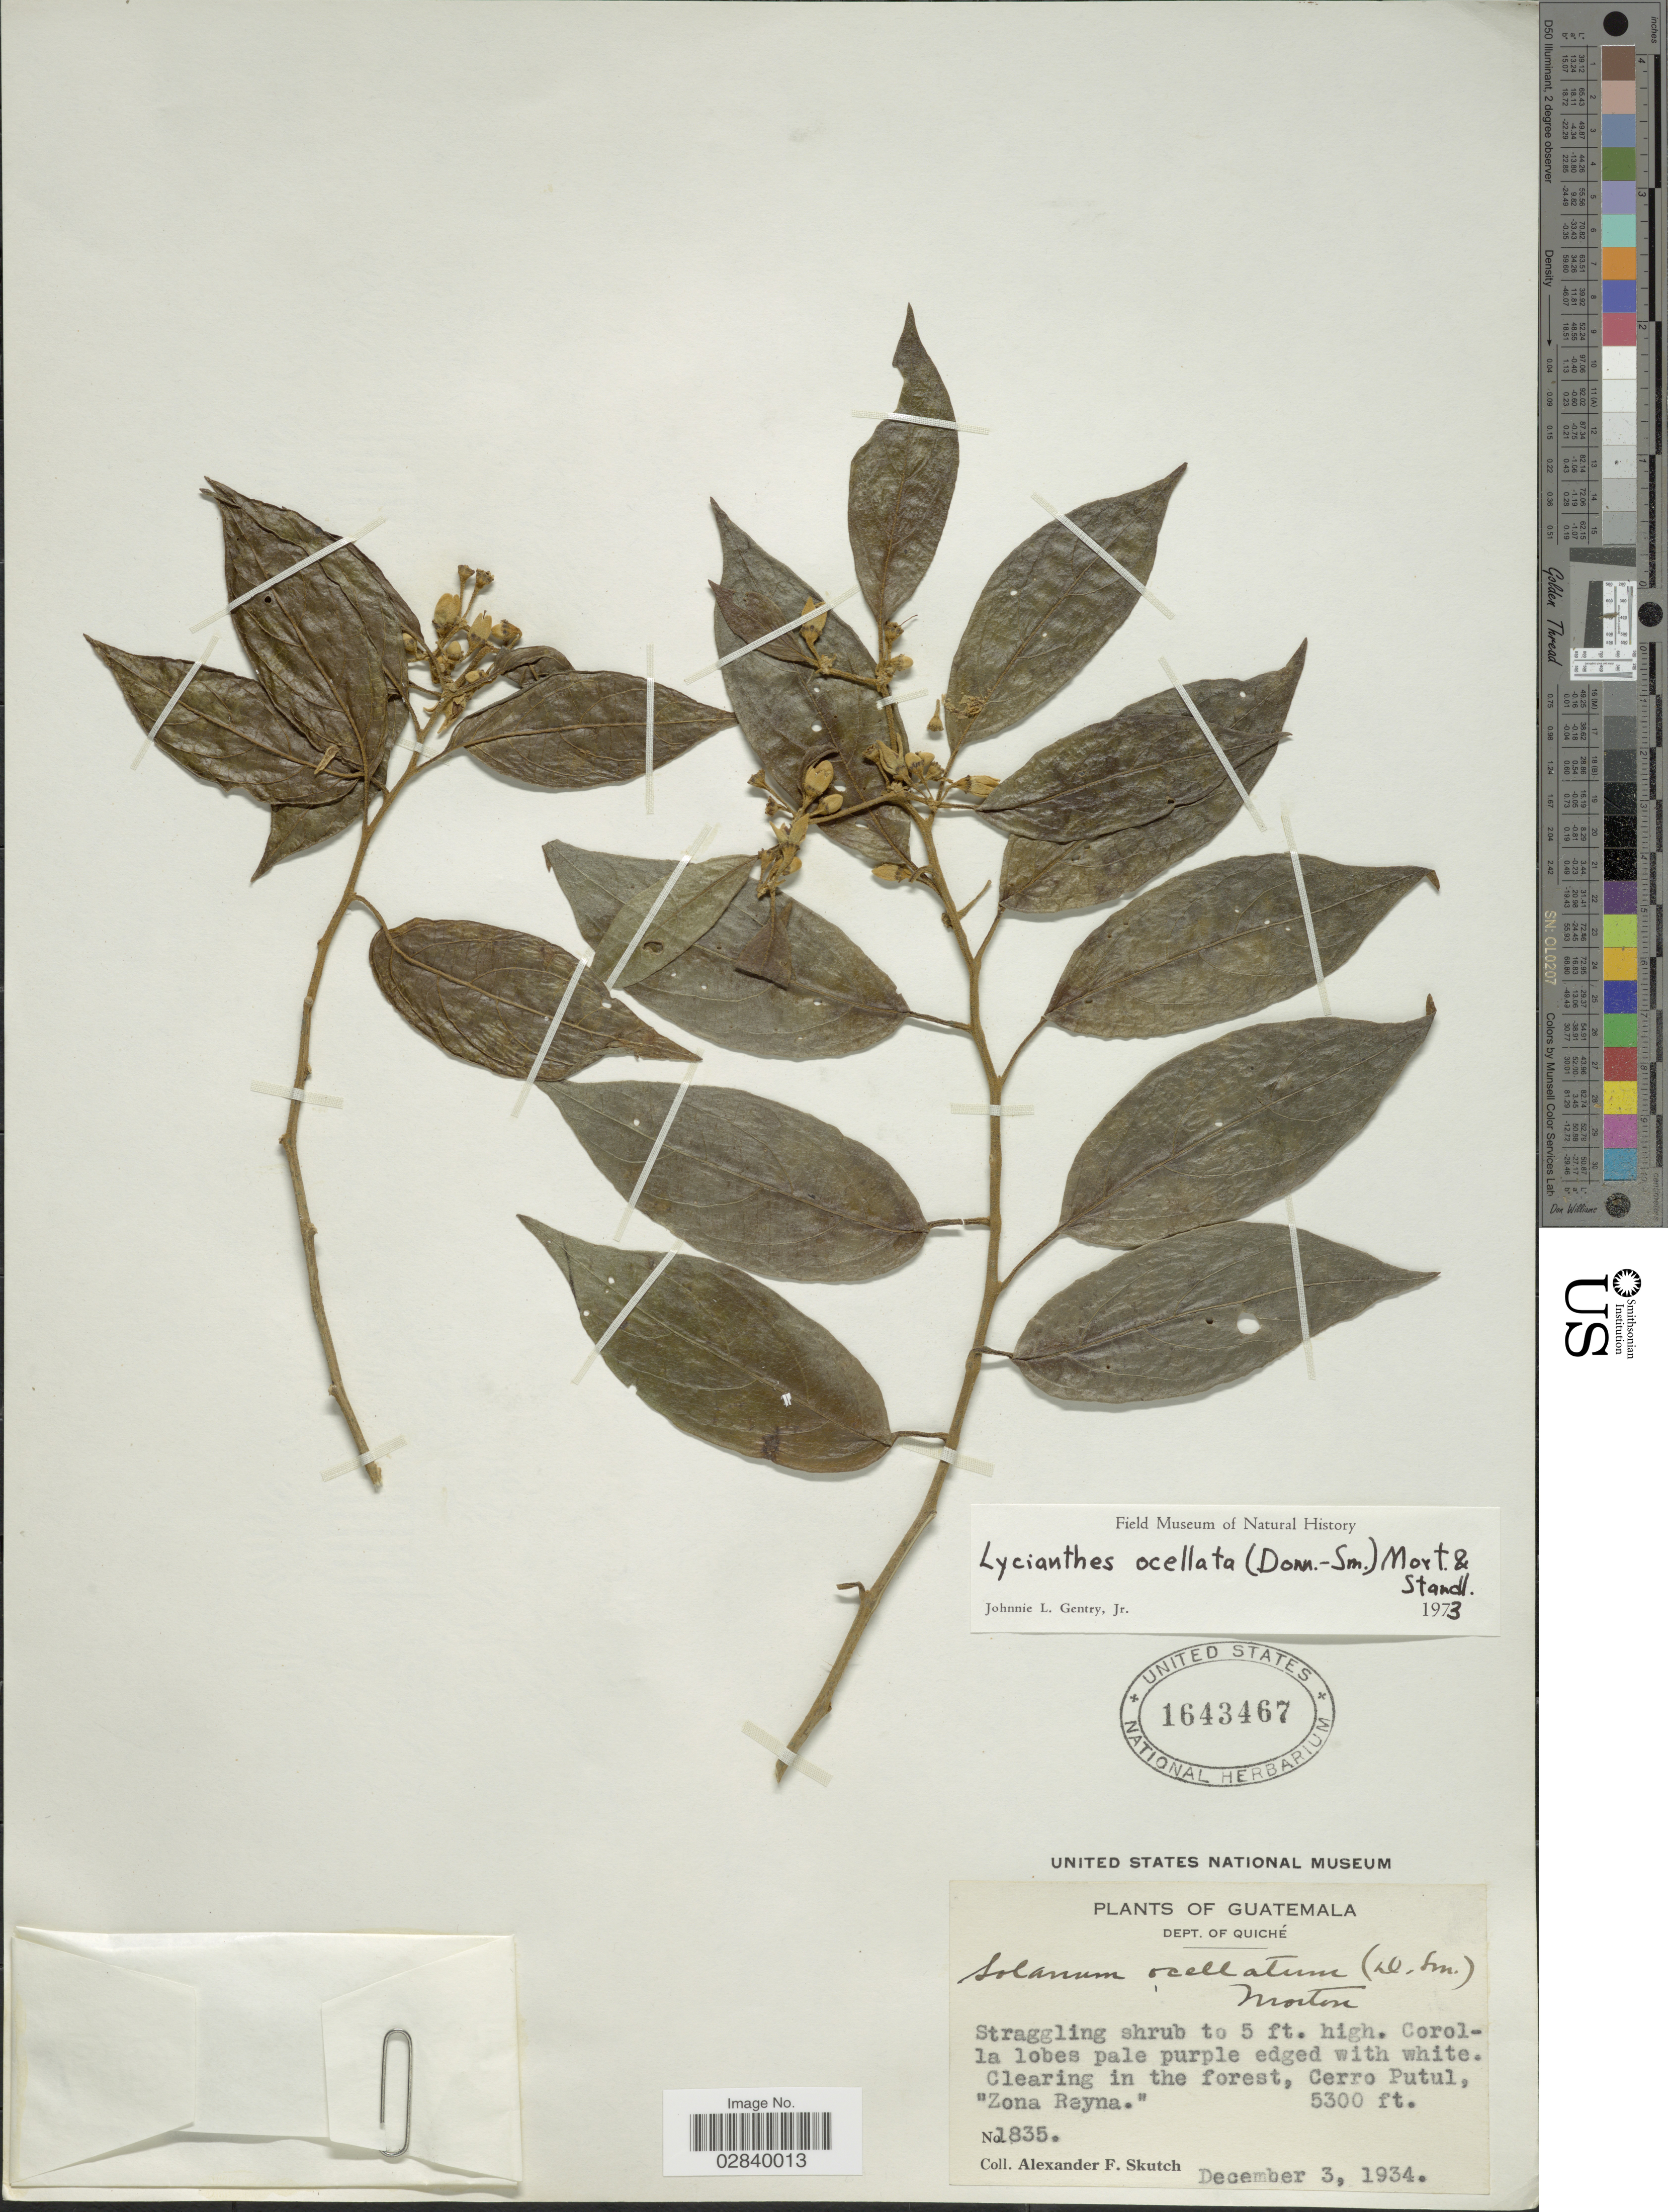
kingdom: Plantae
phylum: Tracheophyta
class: Magnoliopsida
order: Solanales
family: Solanaceae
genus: Lycianthes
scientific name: Lycianthes ocellata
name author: (Donn. Sm.) C.V. Morton & Standl.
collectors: A. F. Skutch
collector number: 1835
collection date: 1934-12-03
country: Guatemala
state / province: El Quiché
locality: Clearing in the forest, Cerro Putul, "Zona Reyna."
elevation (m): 1615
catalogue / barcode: US 1643467